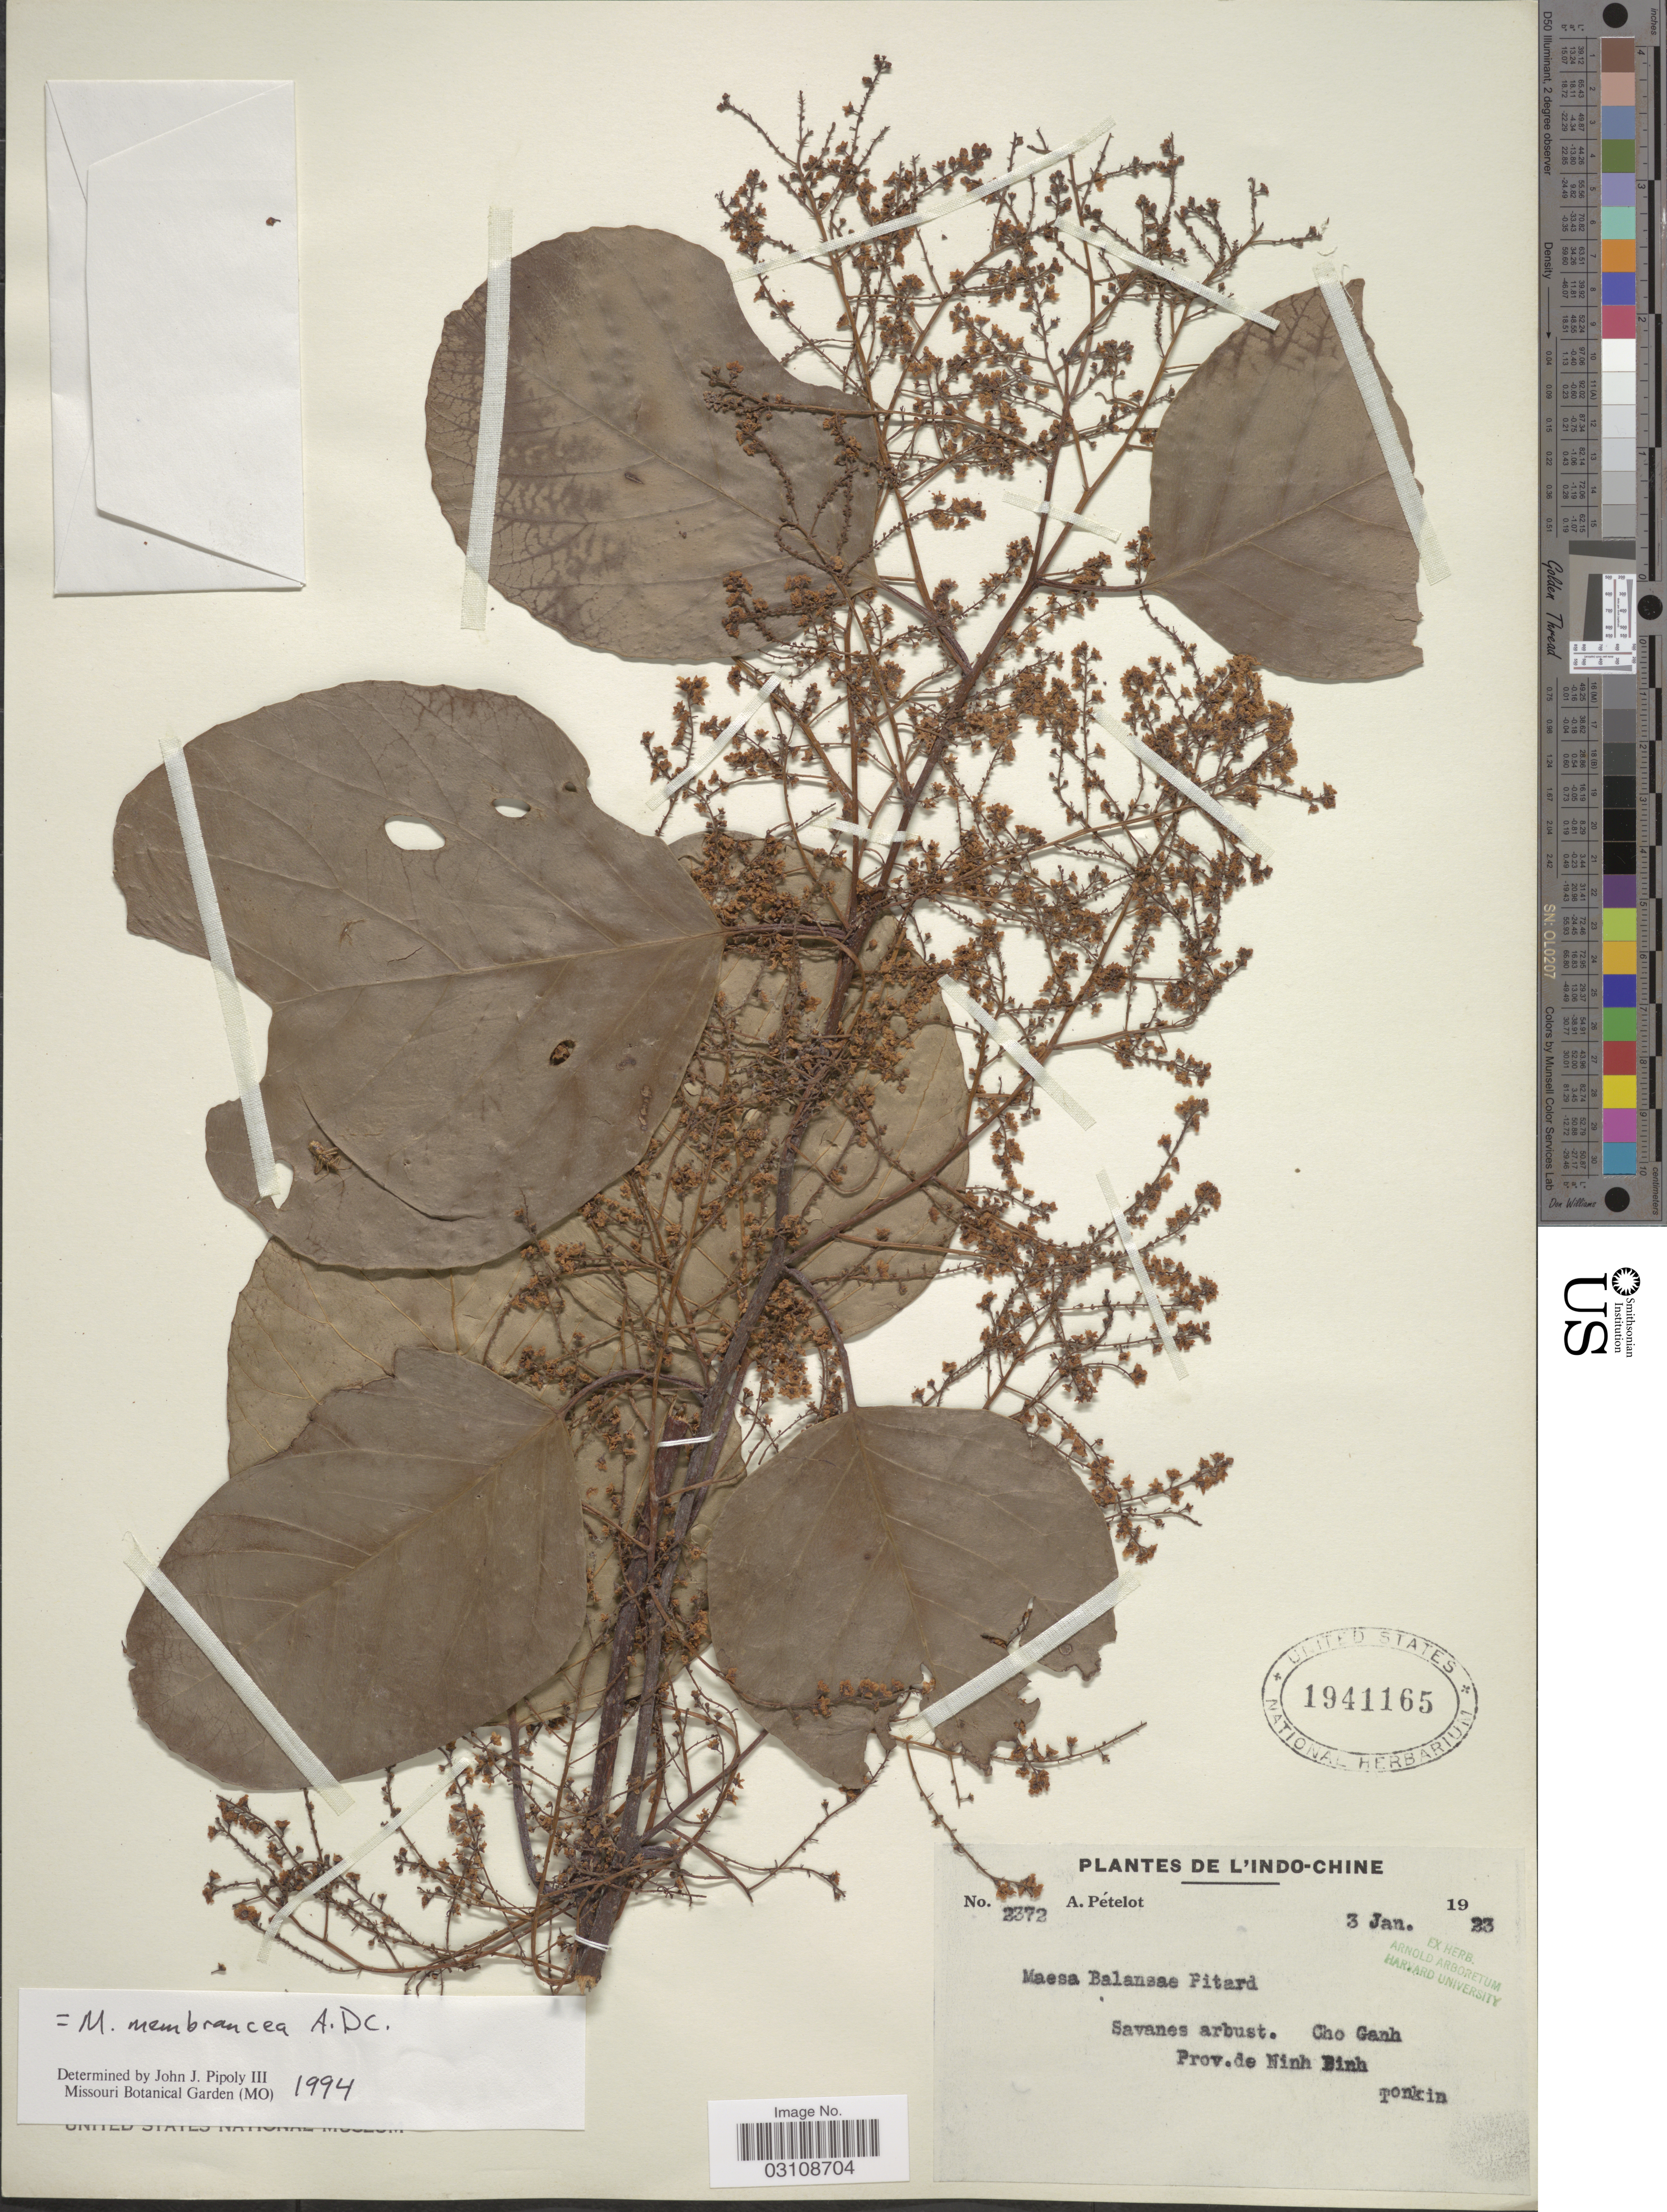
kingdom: Plantae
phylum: Tracheophyta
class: Magnoliopsida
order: Ericales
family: Primulaceae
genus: Maesa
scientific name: Maesa membranacea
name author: A. DC.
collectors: A. Petelot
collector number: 2372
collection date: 1923-01-03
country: Vietnam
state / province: Ninh Binh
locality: L'Indo-Chine, Cho Ganh, Prov. de Ninh Binh, Tonkin.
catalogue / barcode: US 1941165